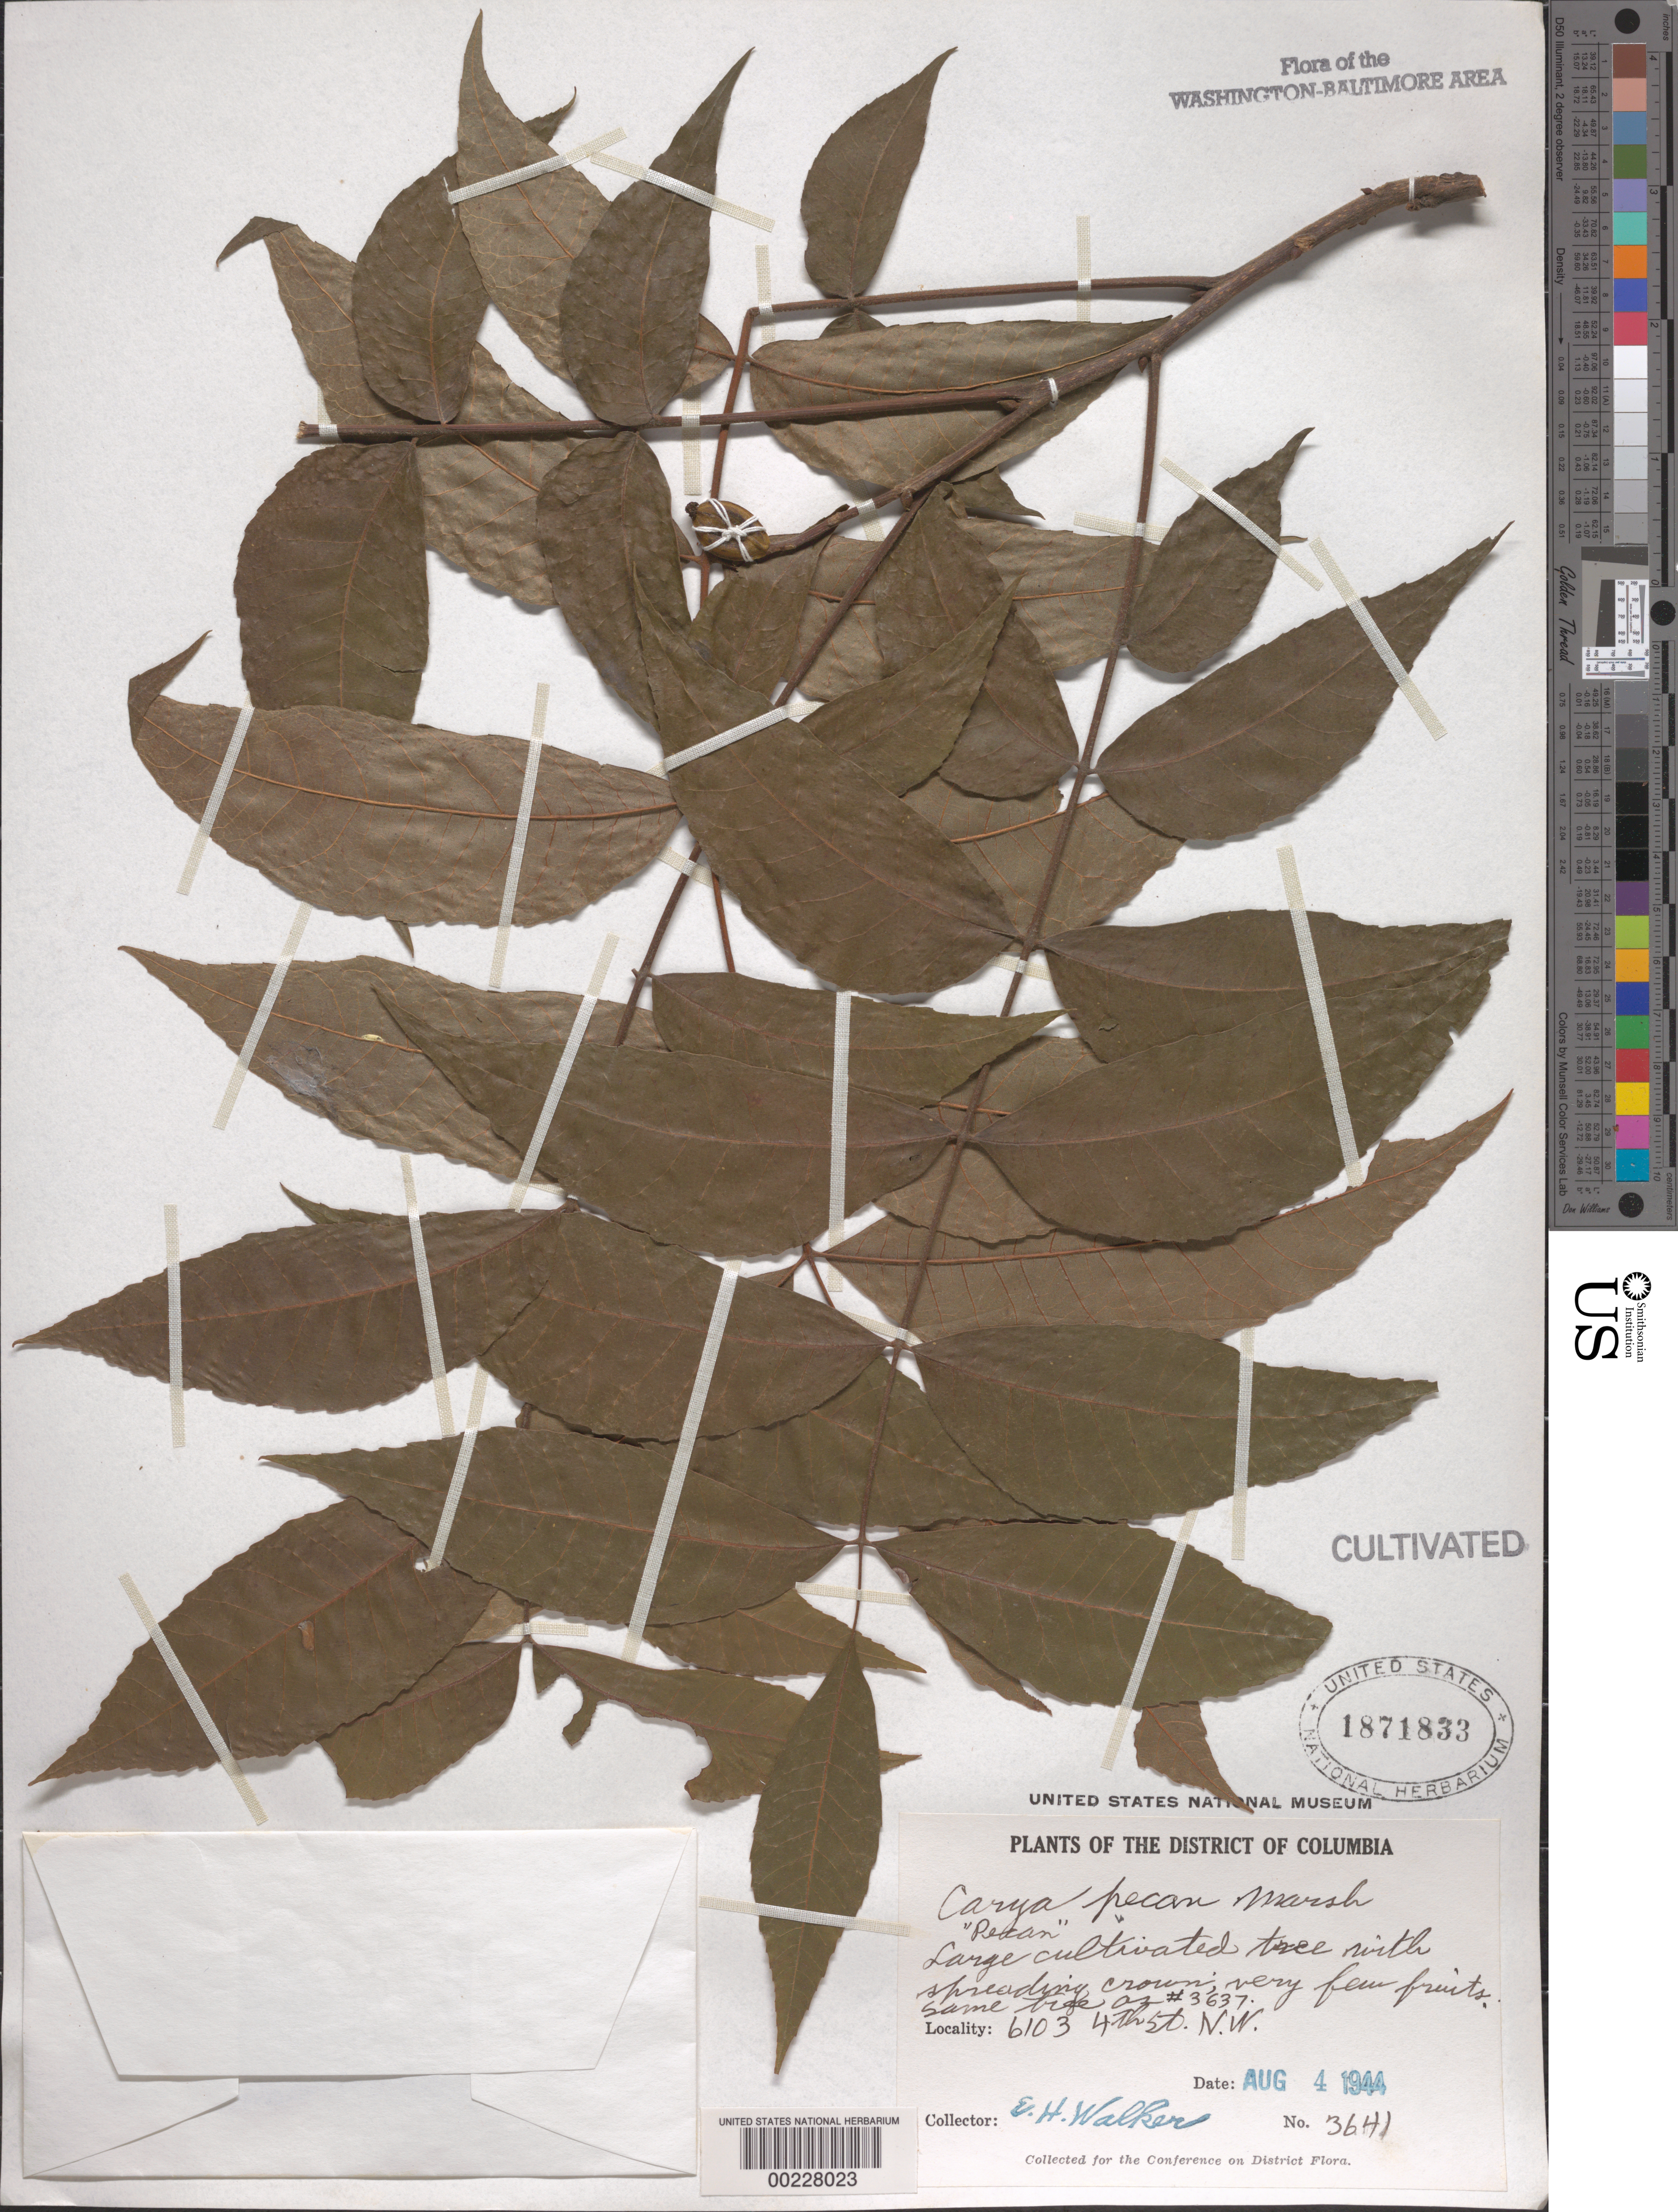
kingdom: Plantae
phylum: Tracheophyta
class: Magnoliopsida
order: Fagales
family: Juglandaceae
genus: Carya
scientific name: Carya pecan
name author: (Marshall) Nutt.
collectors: E. H. Walker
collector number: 3641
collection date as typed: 04 Aug 1944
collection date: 1944-08-04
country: United States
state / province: District of Columbia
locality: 6103 4th St NW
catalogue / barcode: US 1871833